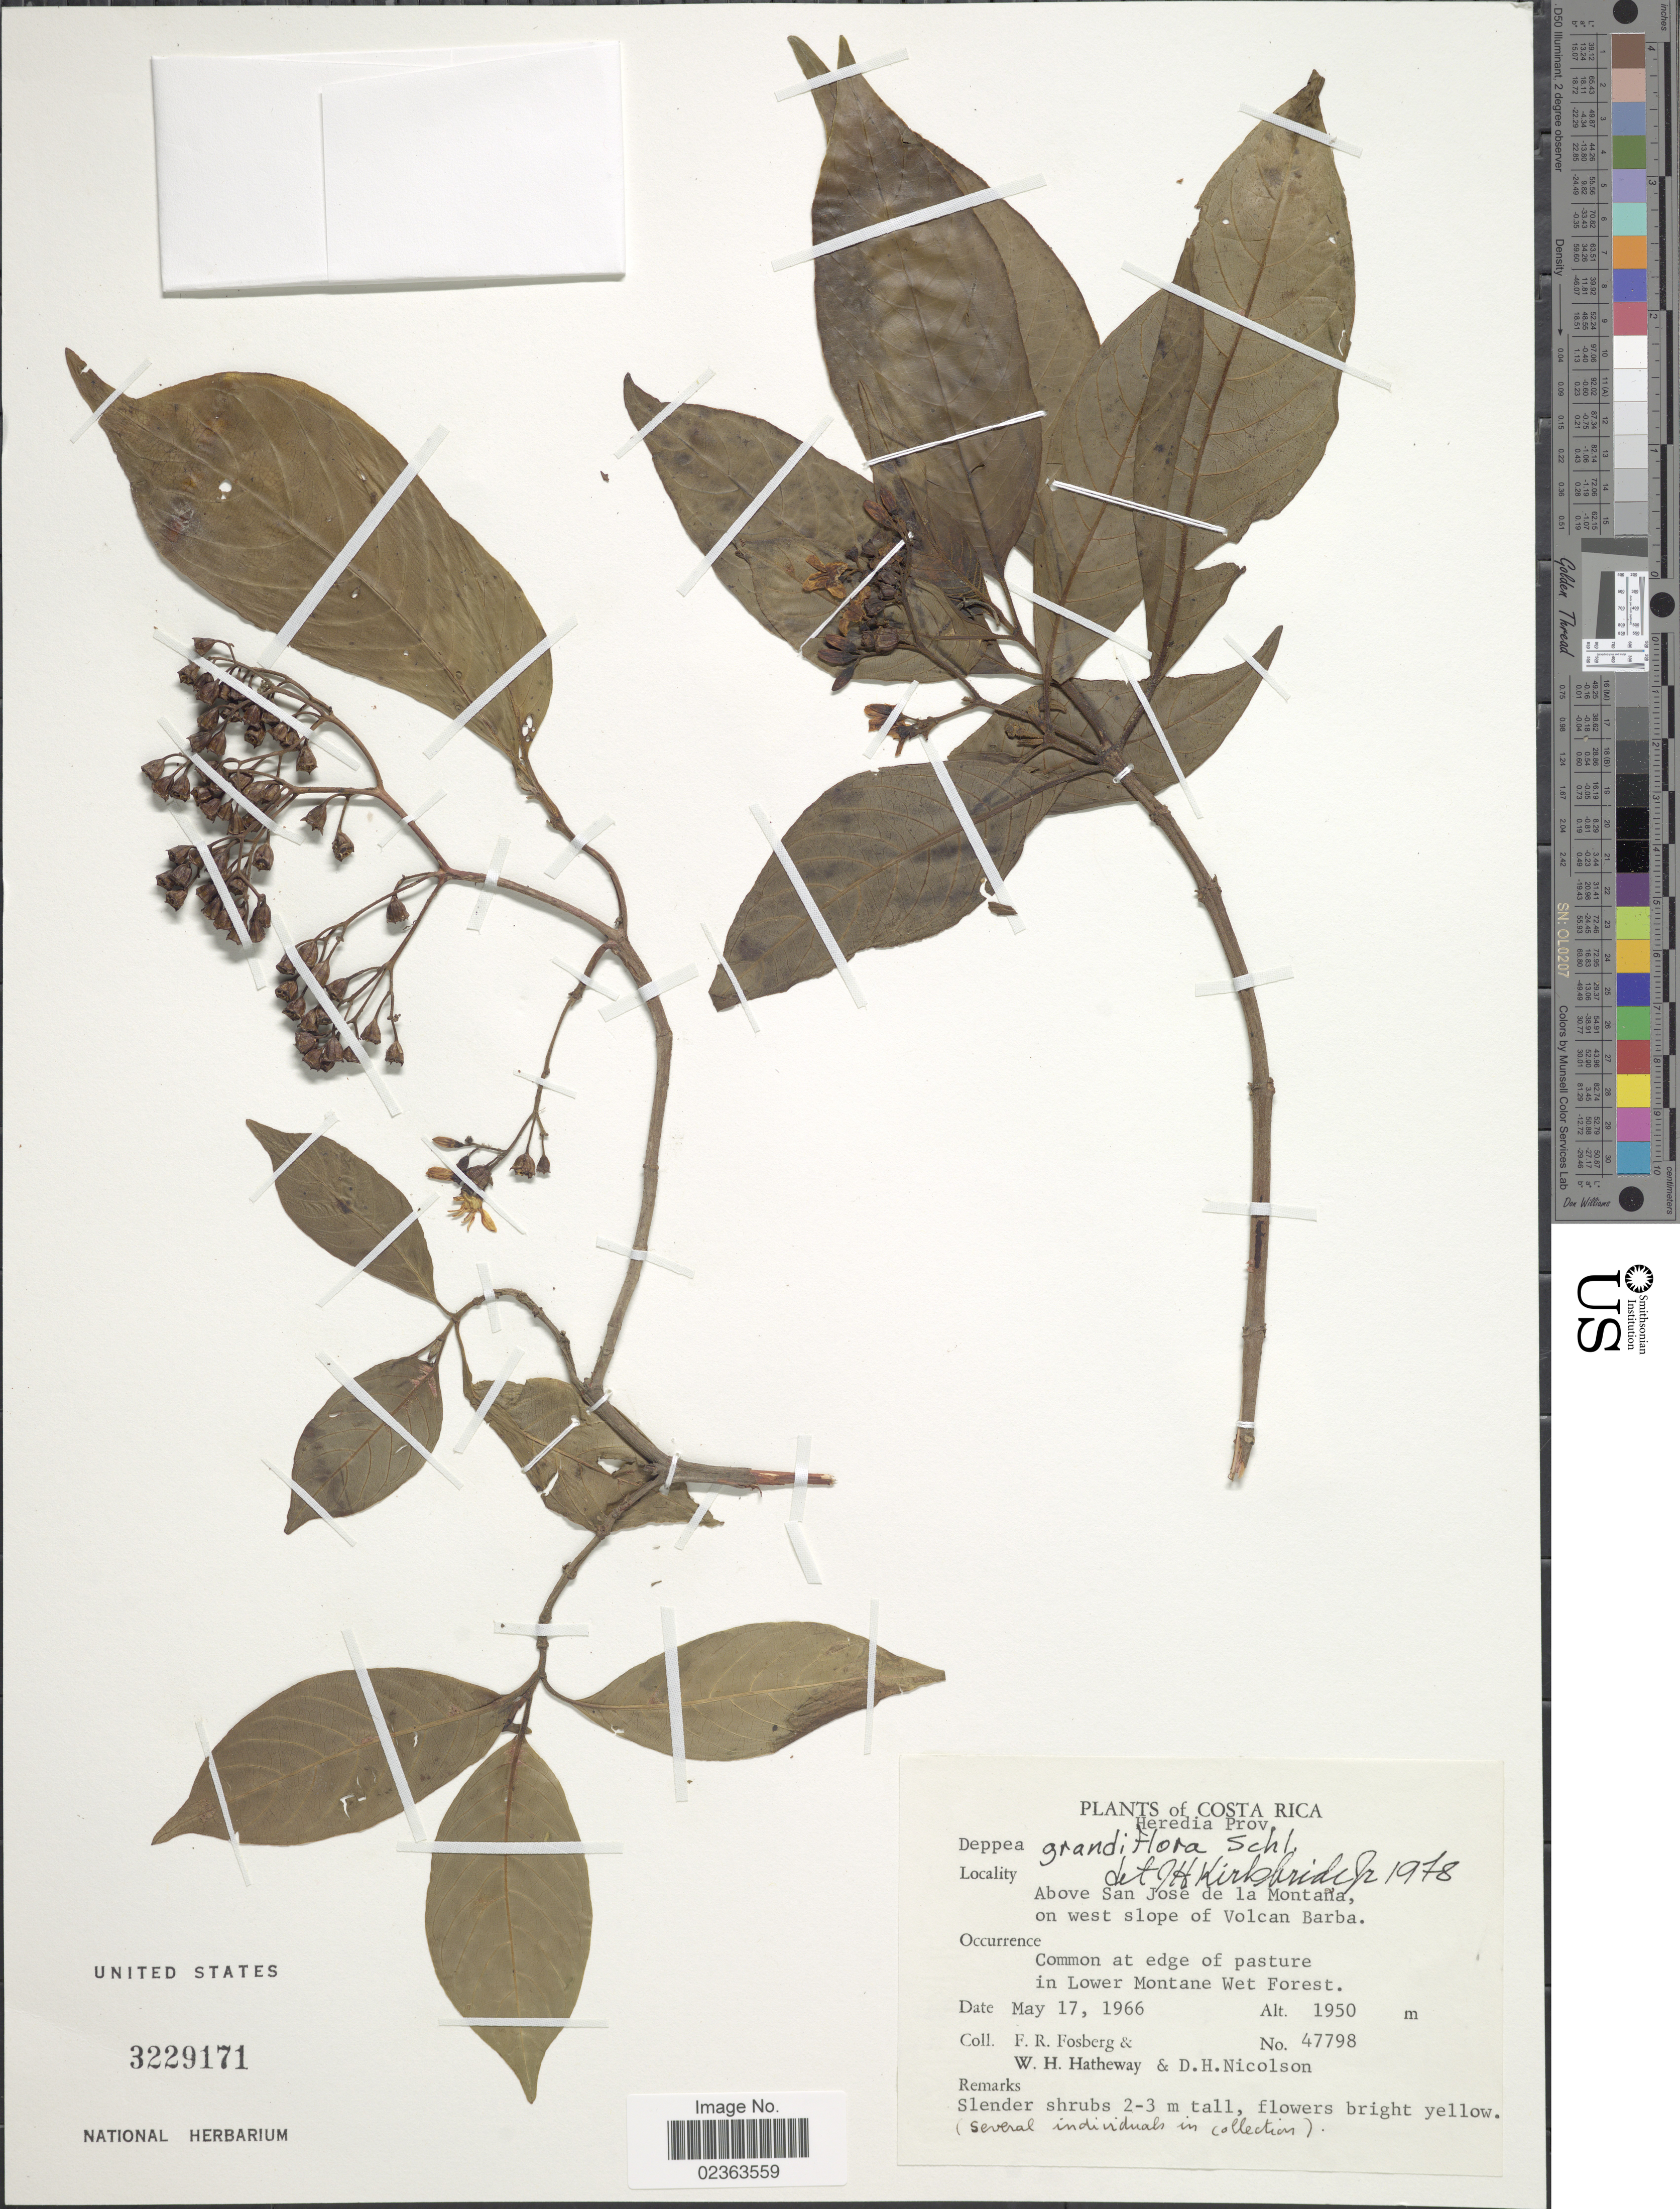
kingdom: Plantae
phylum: Tracheophyta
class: Magnoliopsida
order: Gentianales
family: Rubiaceae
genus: Deppea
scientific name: Deppea grandiflora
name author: Schltdl.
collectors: F. R. Fosberg, W. H. Hatheway & D. H. Nicolson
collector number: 47798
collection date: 1966-05-17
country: Costa Rica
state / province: Heredia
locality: Above San Jose de la Montaña, on west slope of Volcan Barba, Common at edge of pasture in Lower Montane Wet Forest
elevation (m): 1950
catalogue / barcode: US 3229171